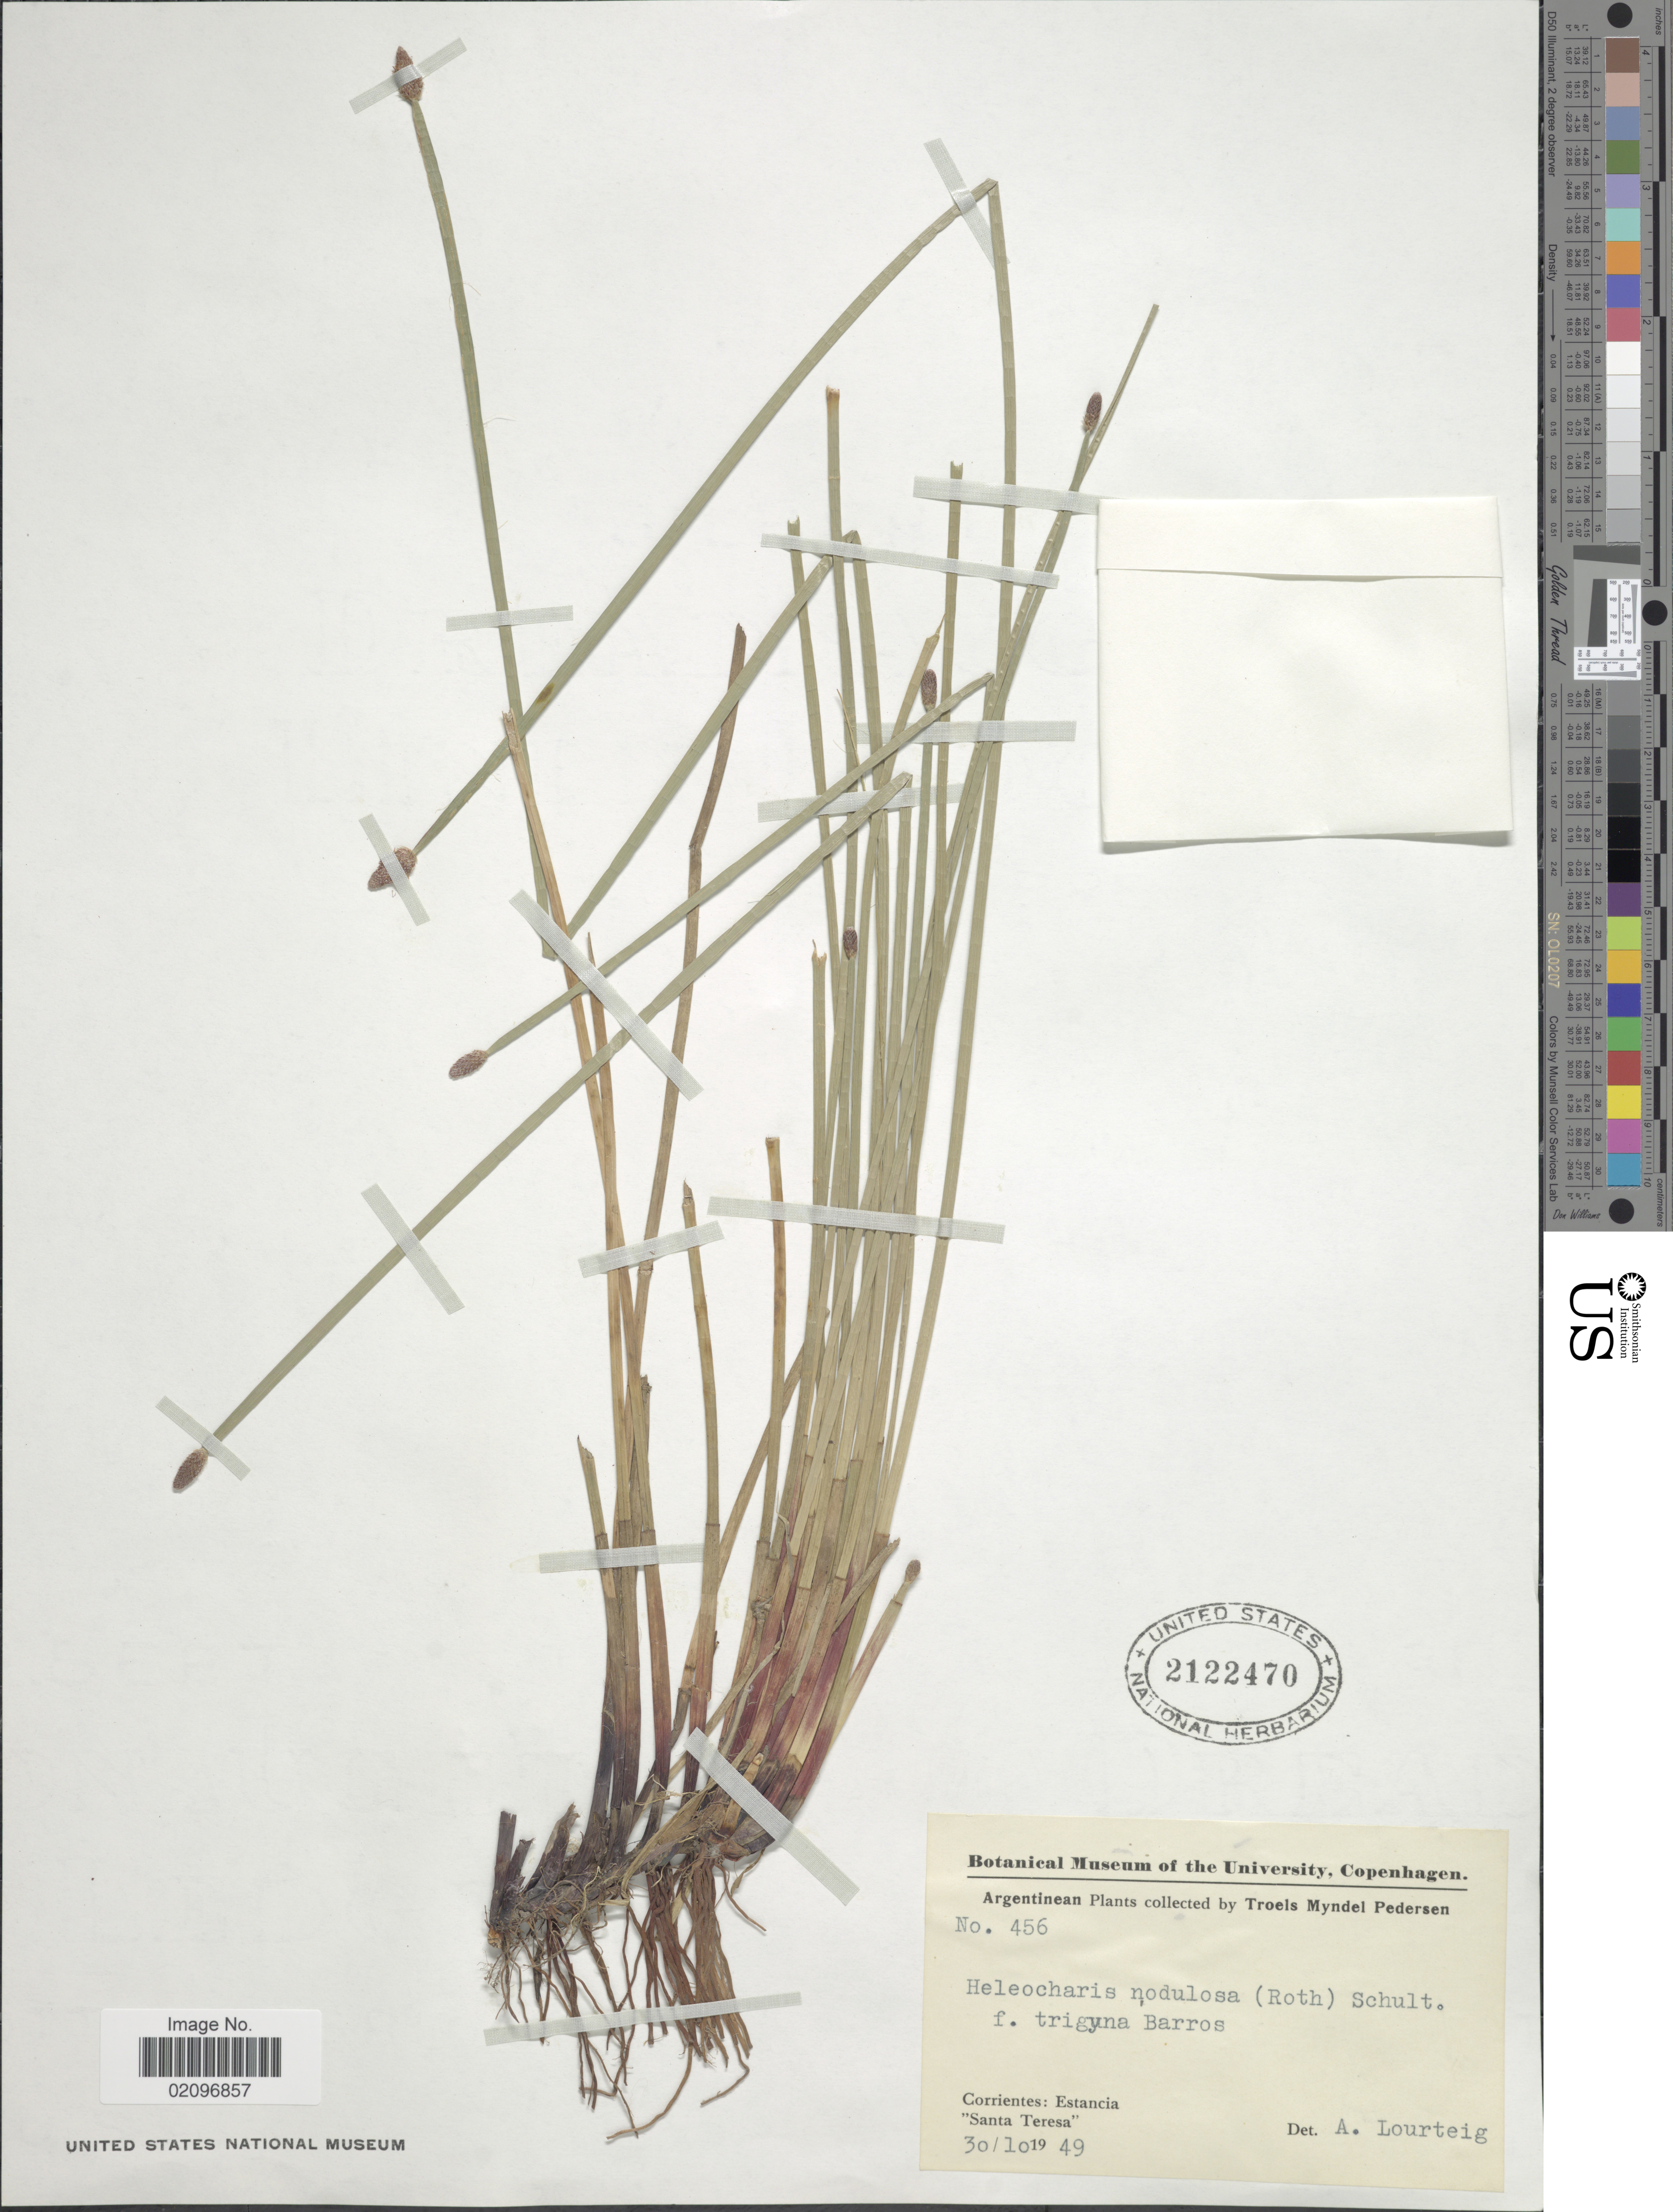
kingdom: Plantae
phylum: Tracheophyta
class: Liliopsida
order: Poales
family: Cyperaceae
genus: Eleocharis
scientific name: Eleocharis montana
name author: (Kunth) Roem. & Schult.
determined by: Strong, Mark T., (BOT), Smithsonian Institution - National Museum of Natural History (UNITED STATES)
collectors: T. Pederson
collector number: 456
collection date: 1949-10-30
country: Argentina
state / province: Corrientes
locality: Estancia, "Santa Teresa".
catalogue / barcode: US 2122470